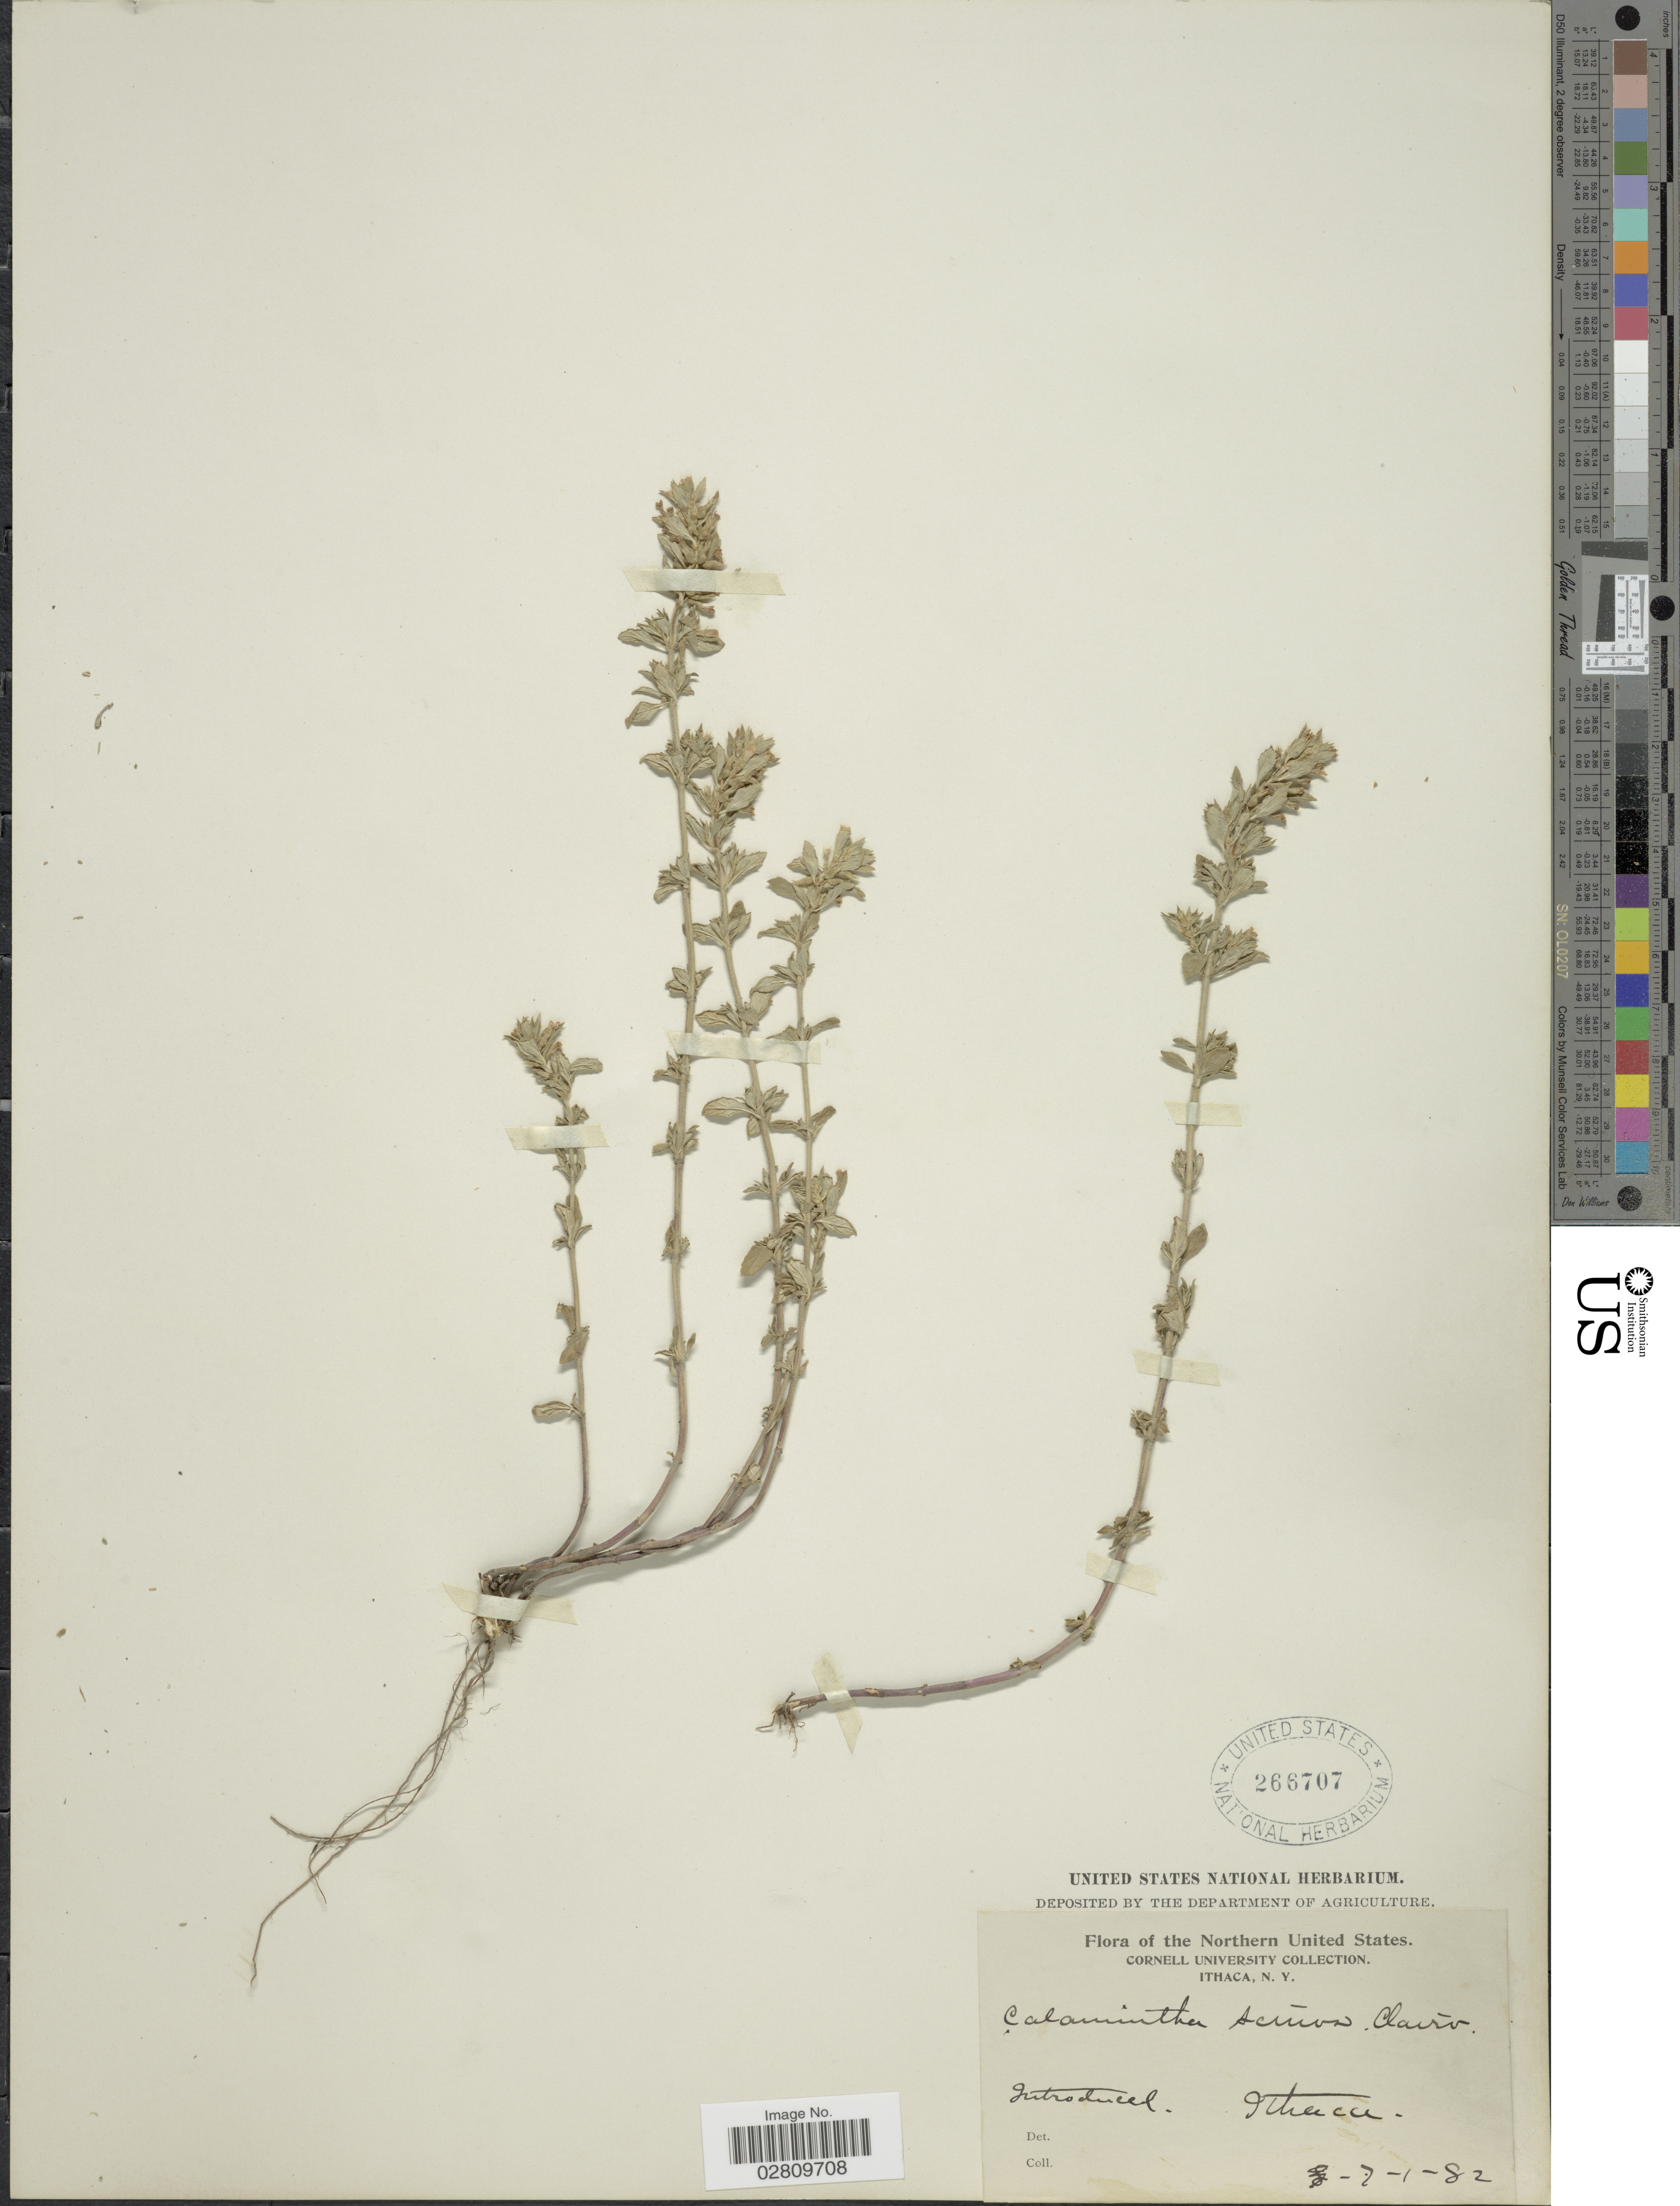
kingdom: Plantae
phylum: Tracheophyta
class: Magnoliopsida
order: Lamiales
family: Lamiaceae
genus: Acinos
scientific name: Acinos arvensis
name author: (Lam.) Dandy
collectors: Cornell University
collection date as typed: Transcribed d/m/y: 1/7/82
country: United States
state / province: New York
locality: Northern United States. Ithaca.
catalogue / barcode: US 266707